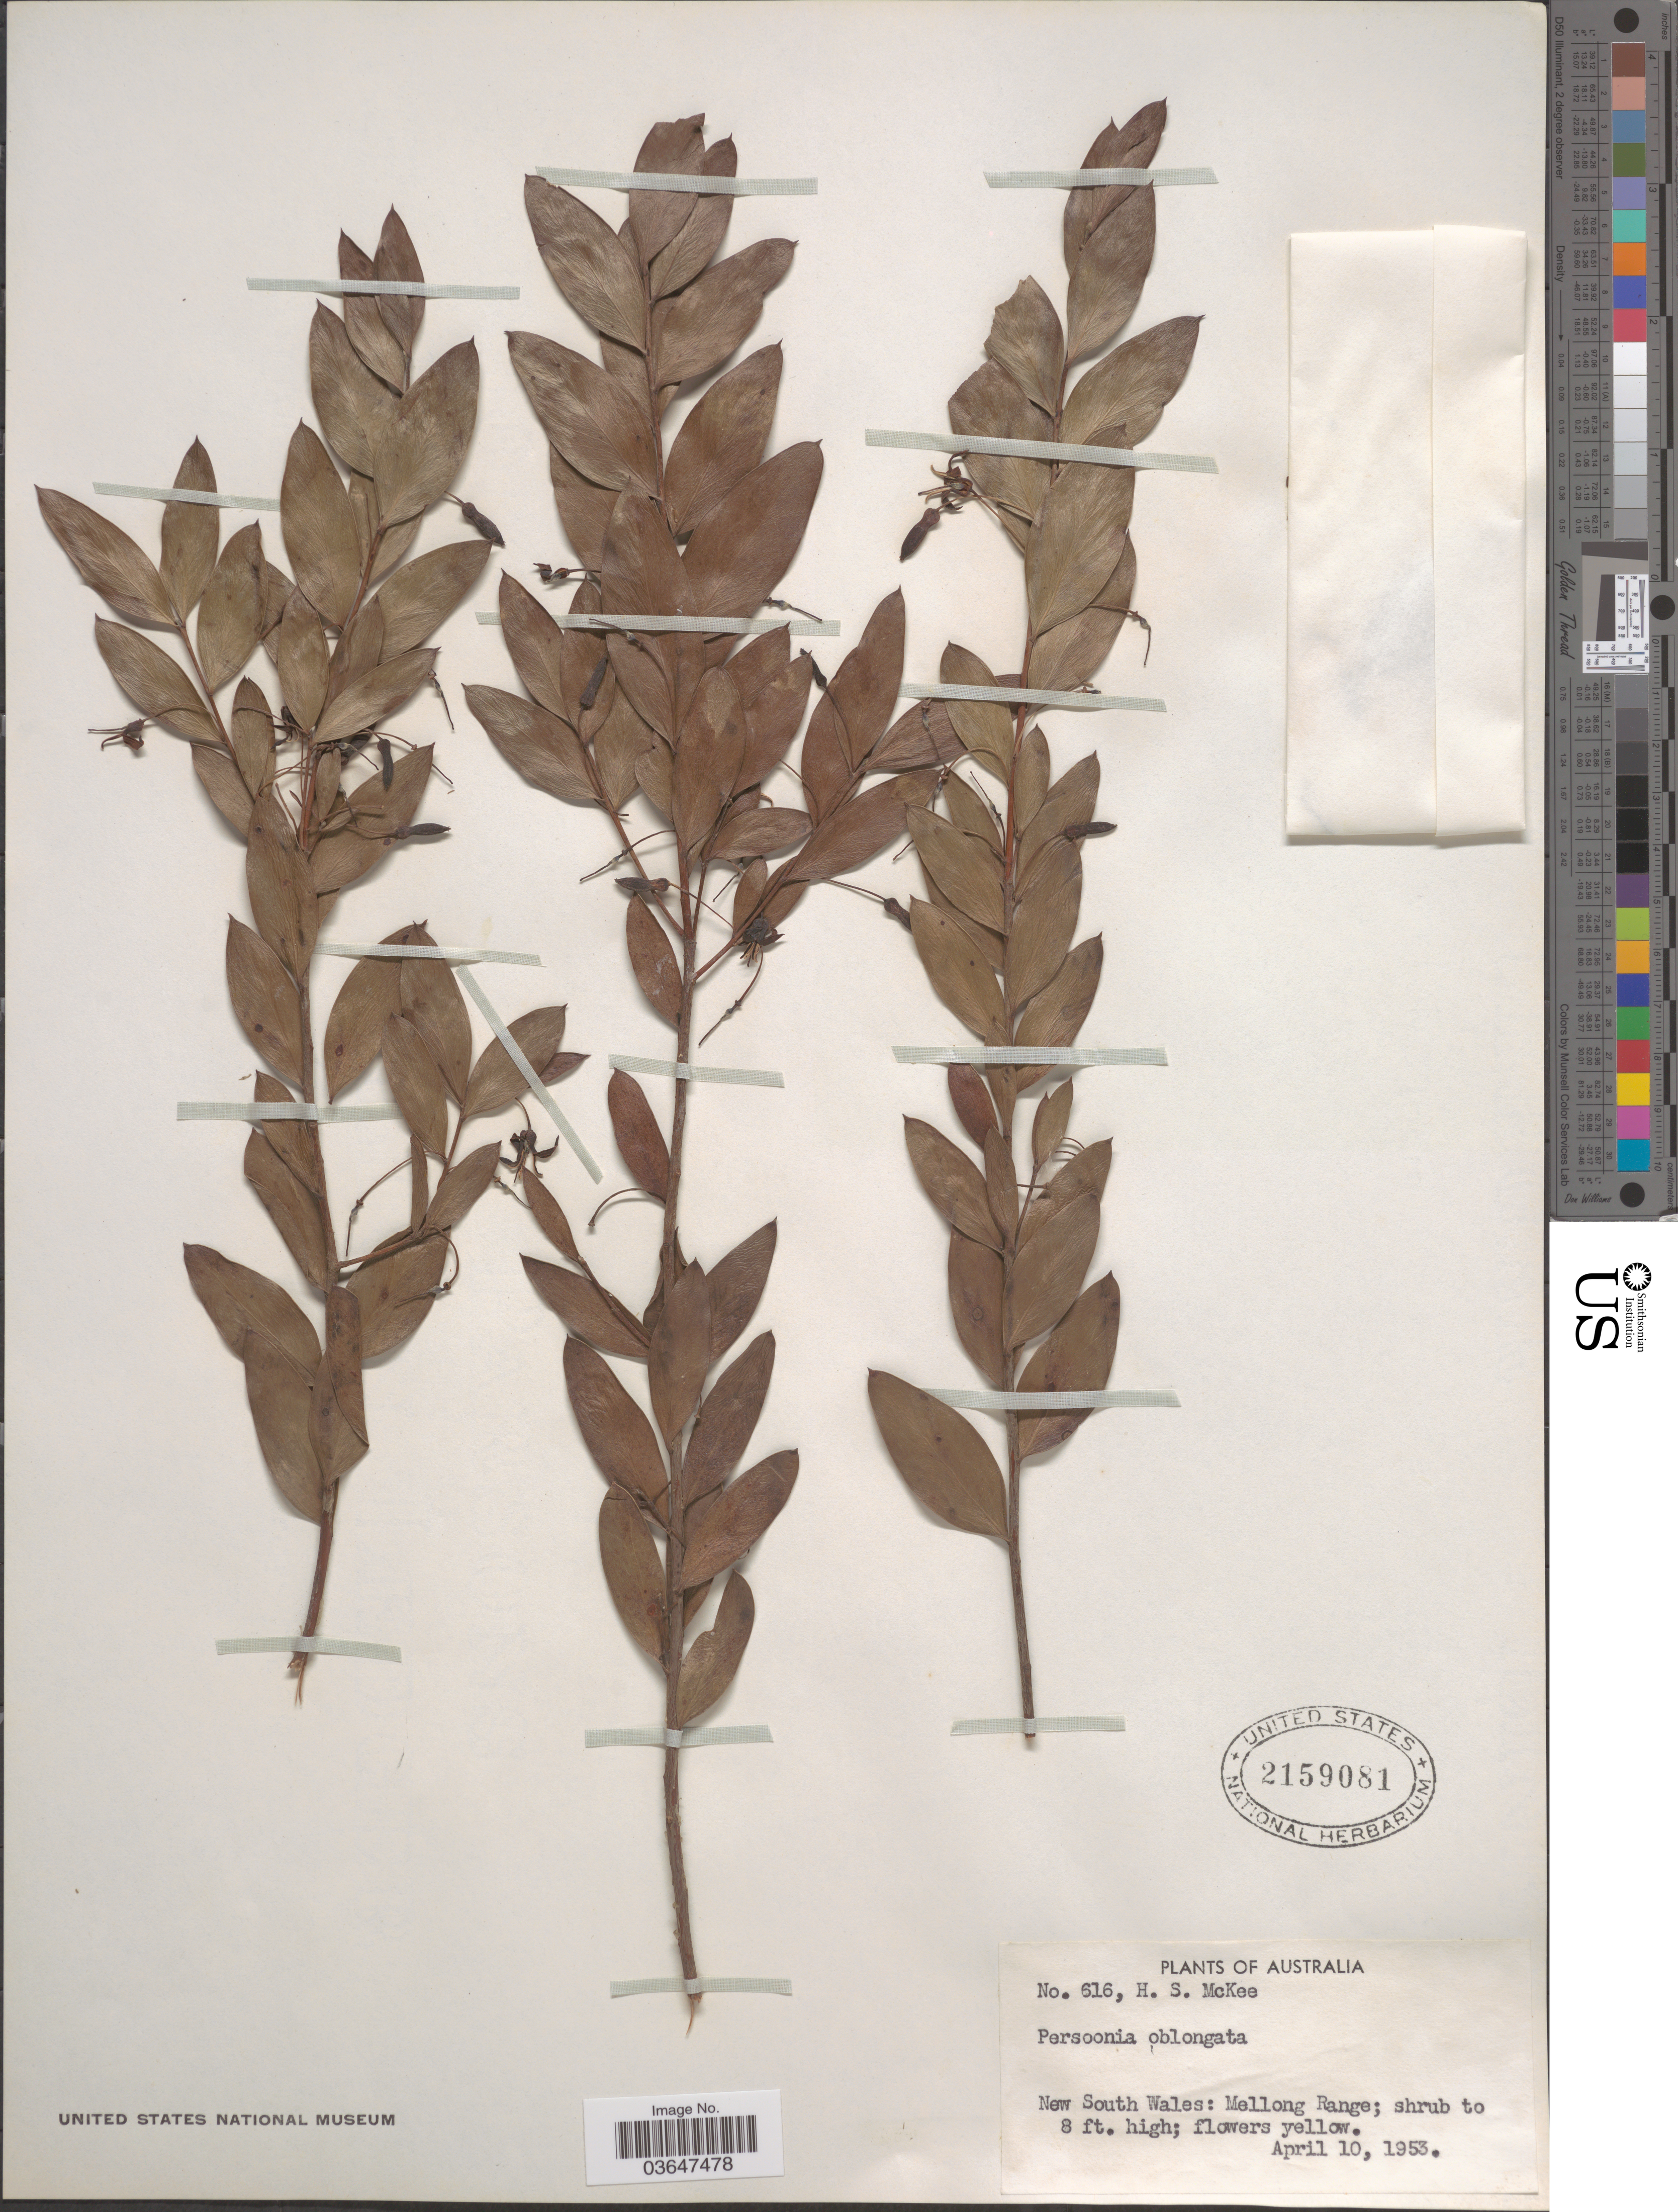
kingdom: Plantae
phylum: Tracheophyta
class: Magnoliopsida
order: Proteales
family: Proteaceae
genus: Persoonia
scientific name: Persoonia oblongata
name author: A. Cunn. ex R. Br.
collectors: H. S. McKee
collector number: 616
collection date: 1953-04-10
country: Australia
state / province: New South Wales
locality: Mellong Range.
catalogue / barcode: US 2159081